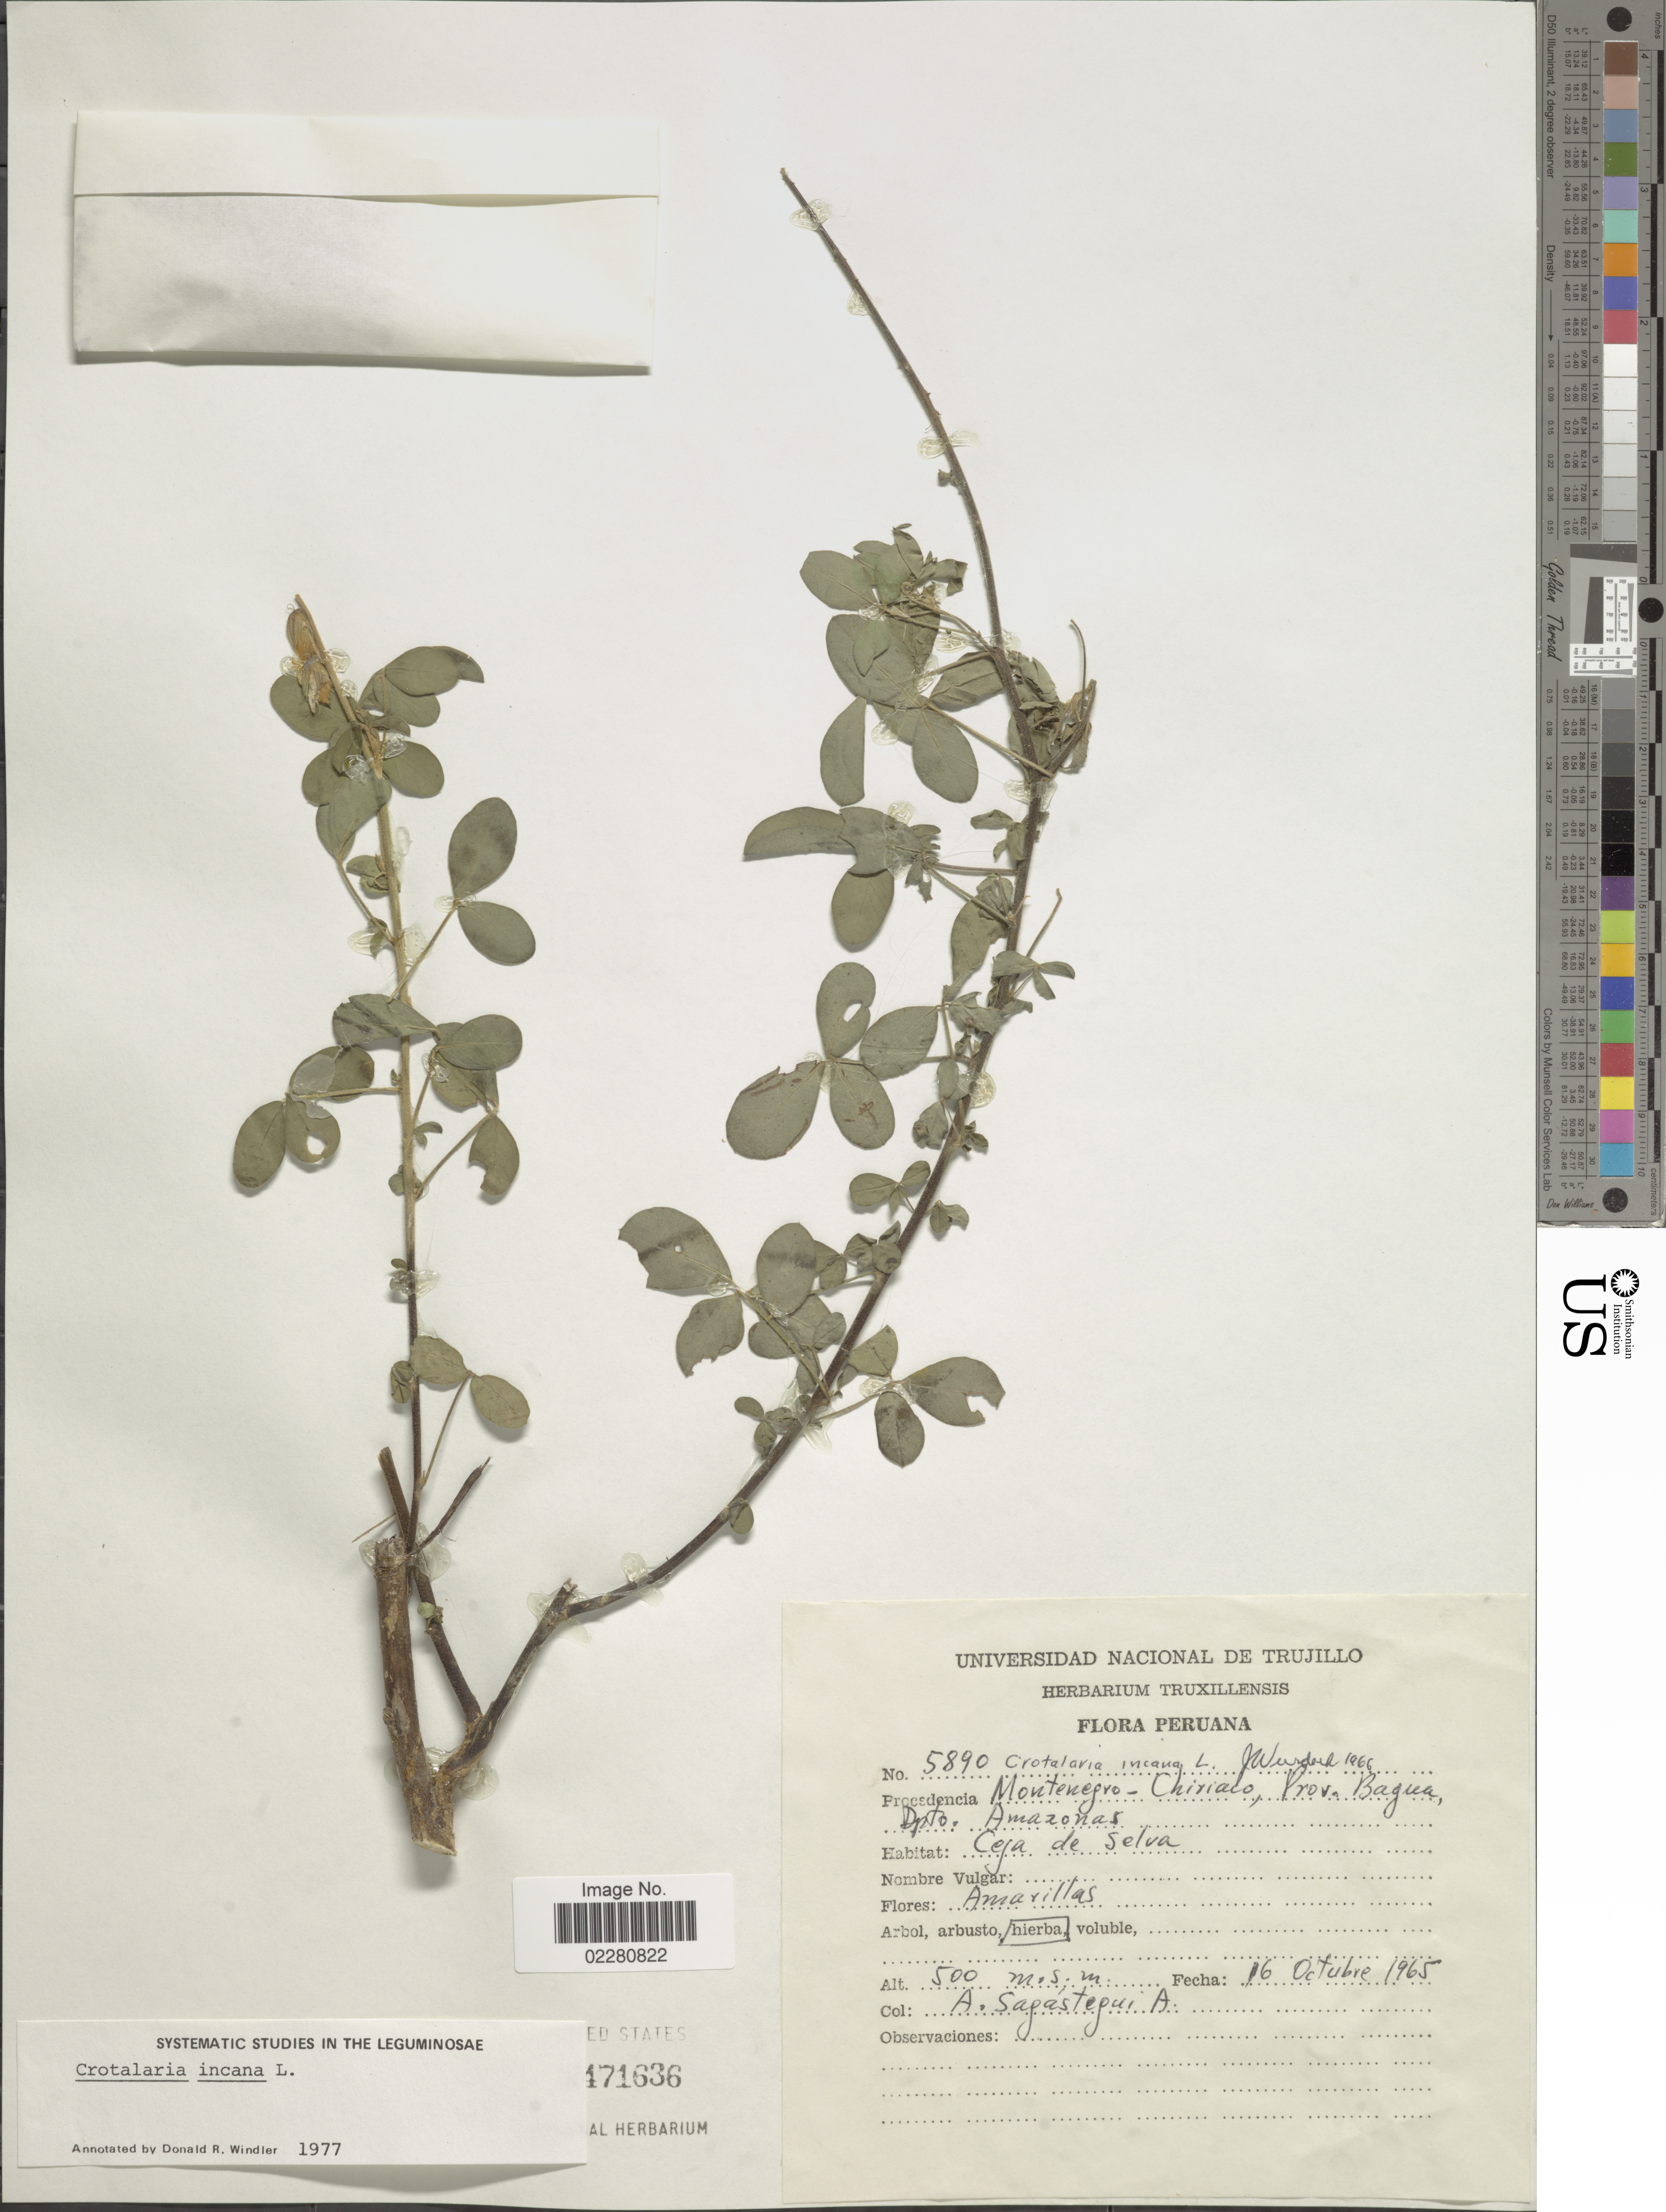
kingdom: Plantae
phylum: Tracheophyta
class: Magnoliopsida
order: Fabales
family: Fabaceae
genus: Crotalaria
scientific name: Crotalaria incana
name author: L.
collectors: A. Sagástegui A.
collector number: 5890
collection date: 1965-10-16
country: Peru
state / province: Amazonas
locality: Peruana. Montenegro - Chiriaco, Prov. Bagua, Dpto. Amazonas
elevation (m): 500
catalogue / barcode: US 471636